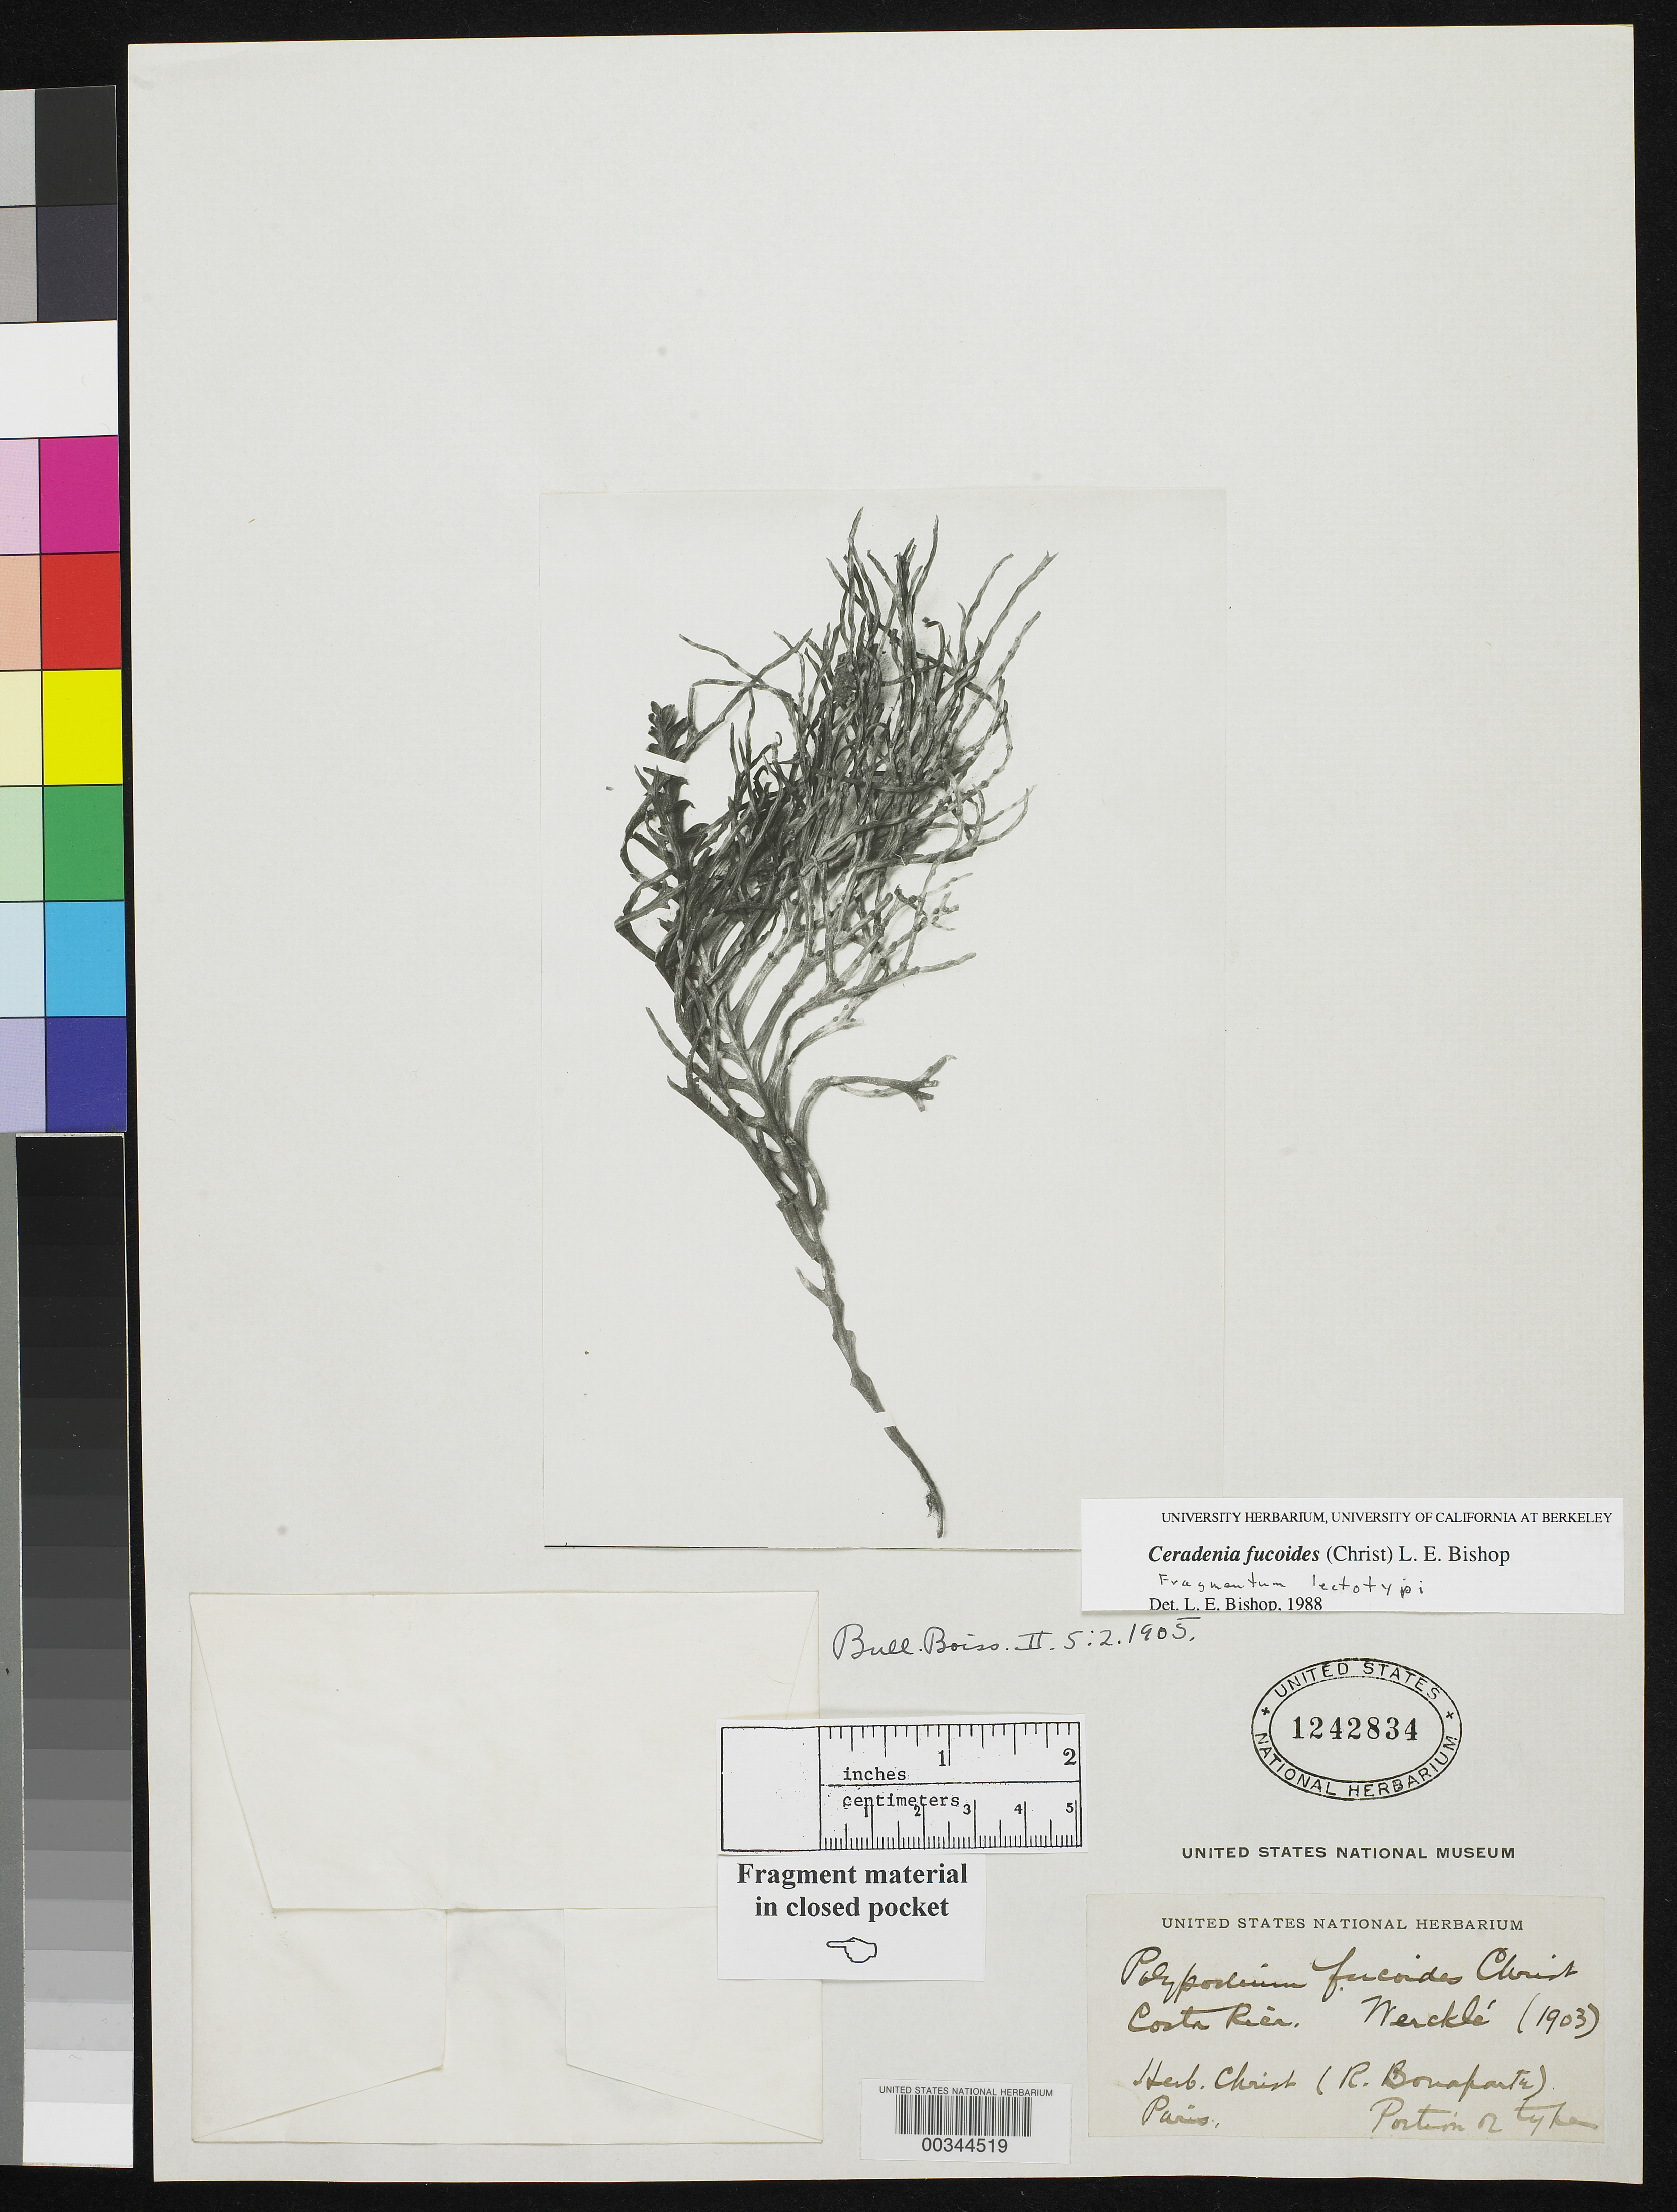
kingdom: Plantae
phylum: Tracheophyta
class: Polypodiopsida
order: Polypodiales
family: Polypodiaceae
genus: Polypodium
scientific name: Polypodium fucoides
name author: Christ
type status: Type Fragment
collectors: C. C Wercklé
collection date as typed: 1903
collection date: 1903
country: Costa Rica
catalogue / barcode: US 1242834